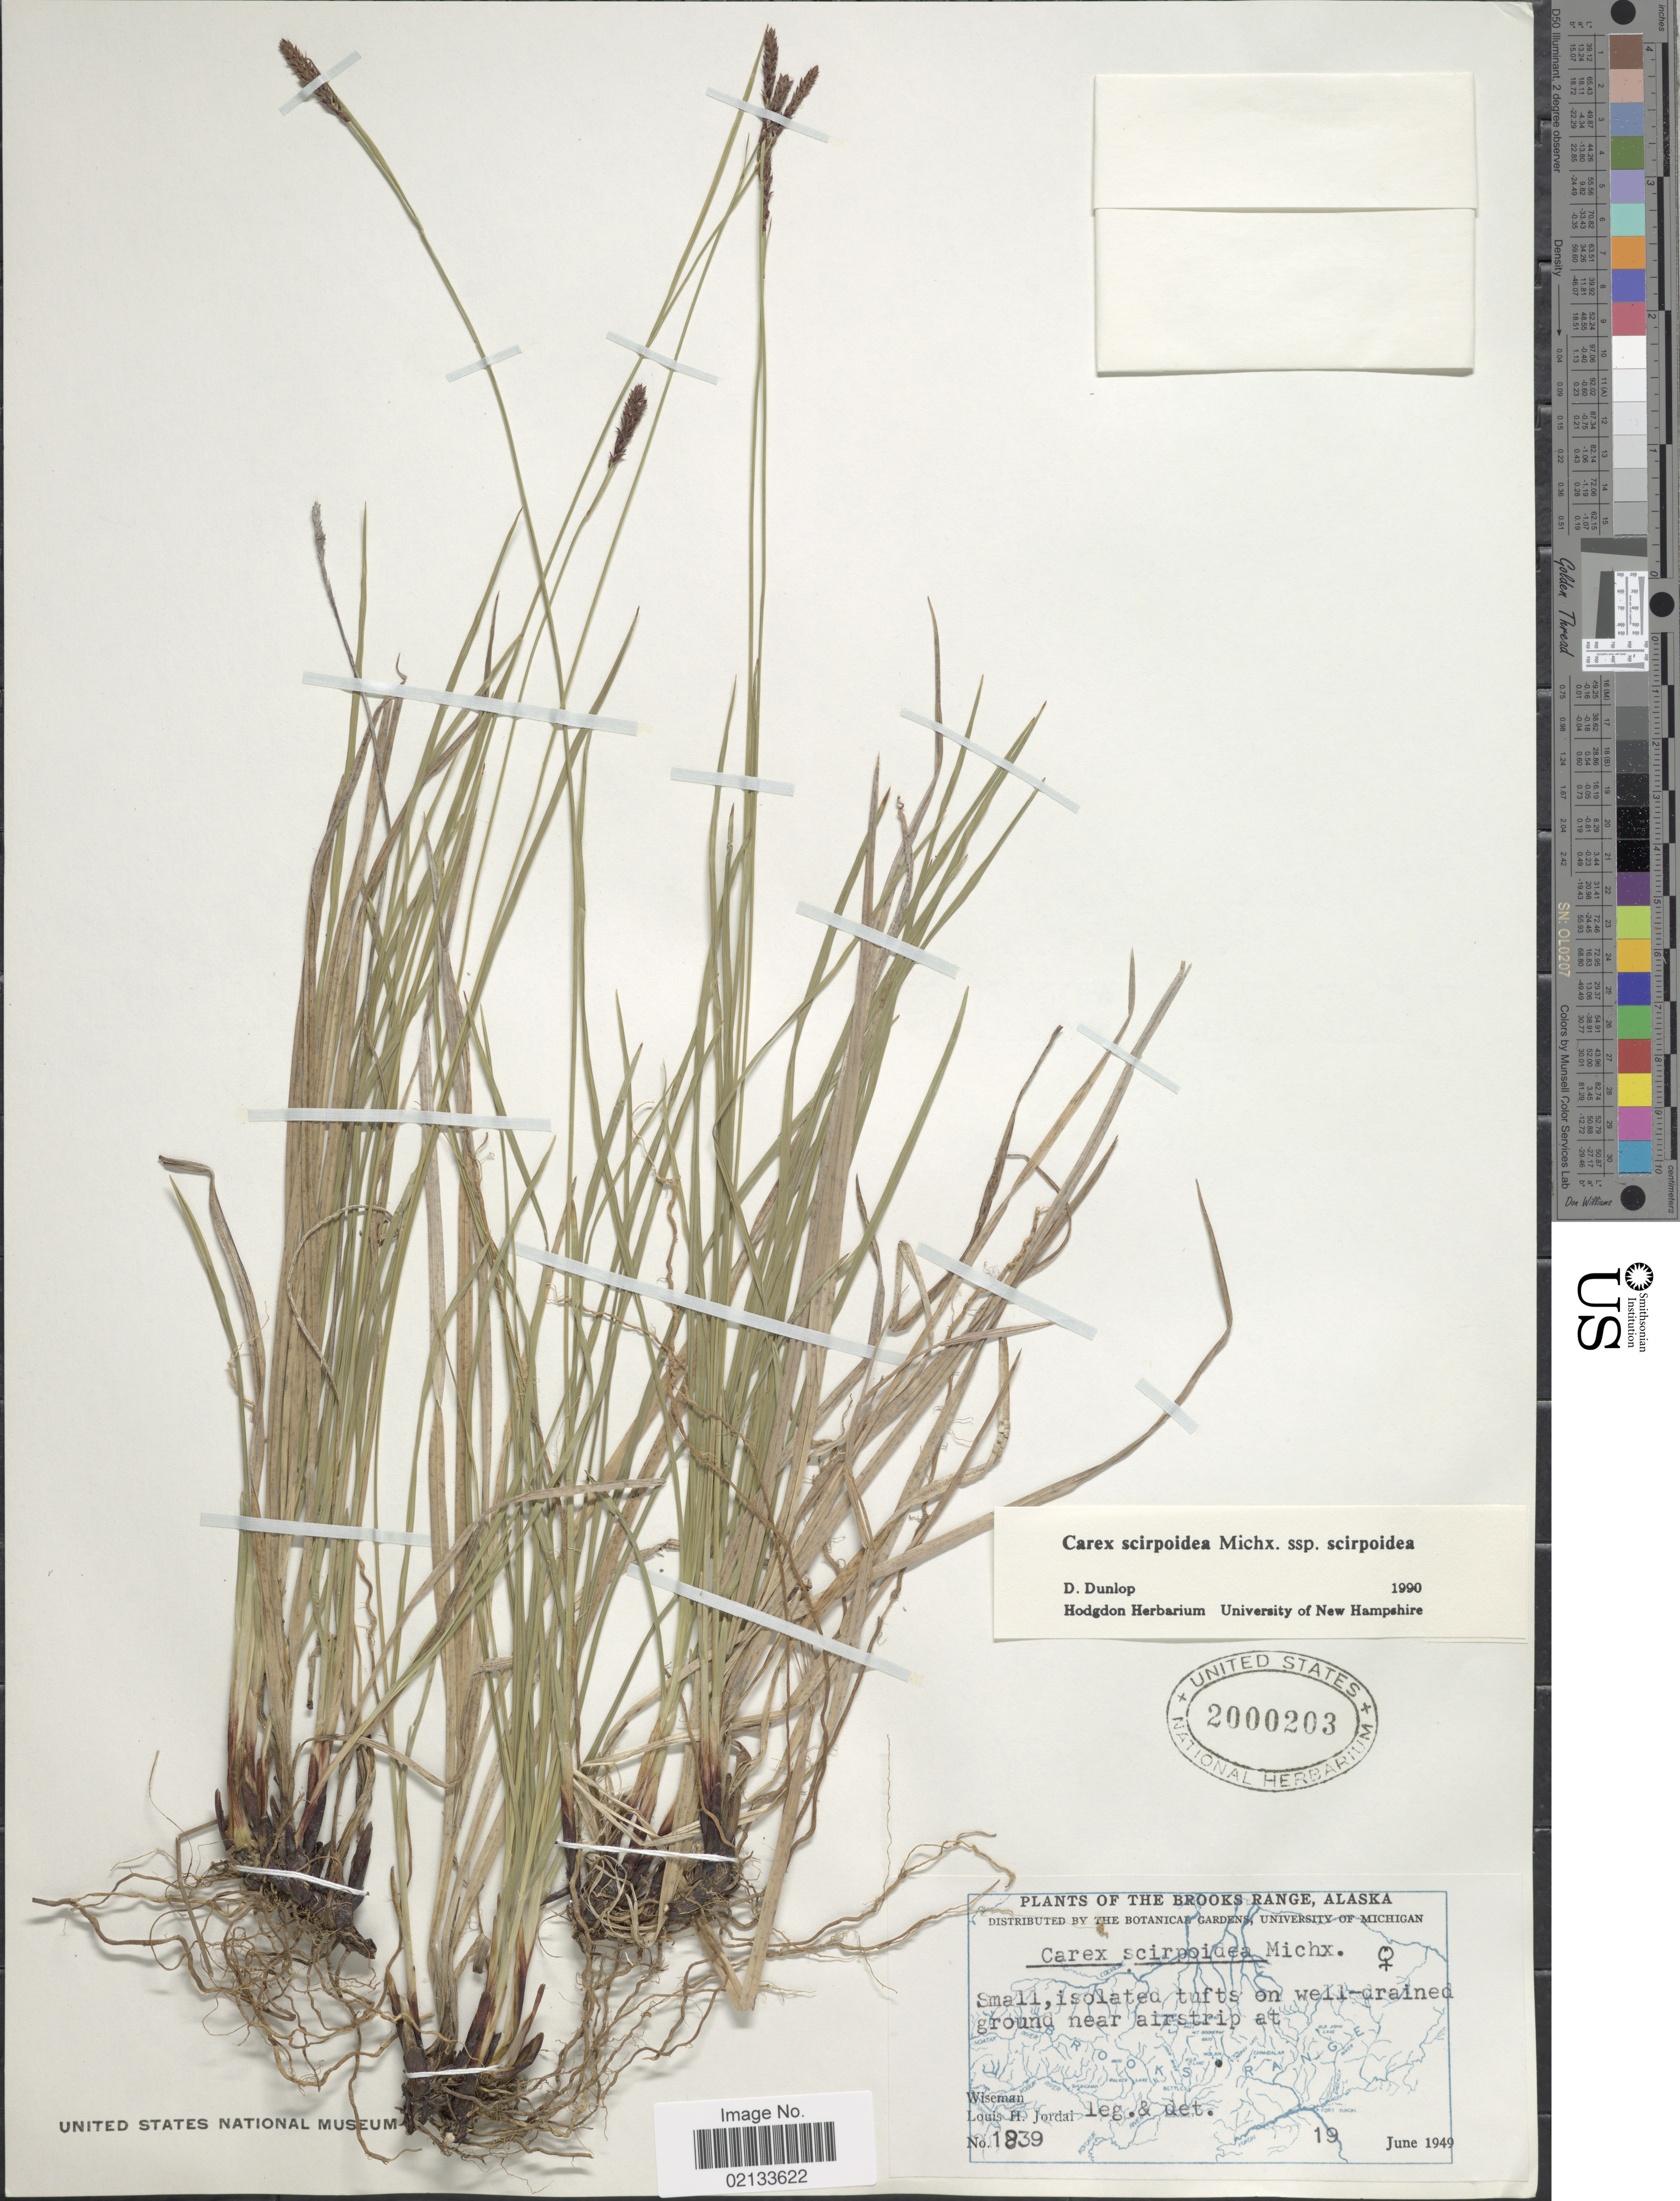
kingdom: Plantae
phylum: Tracheophyta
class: Liliopsida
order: Poales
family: Cyperaceae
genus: Carex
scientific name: Carex scirpoidea subsp. scirpoidea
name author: Michx.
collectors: L. Jordal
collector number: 1839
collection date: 1949-06-19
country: United States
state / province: Alaska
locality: The Brooks Range, Small, isolated tufts on well-drained ground near airstrip at Wiseman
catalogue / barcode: US 2000203